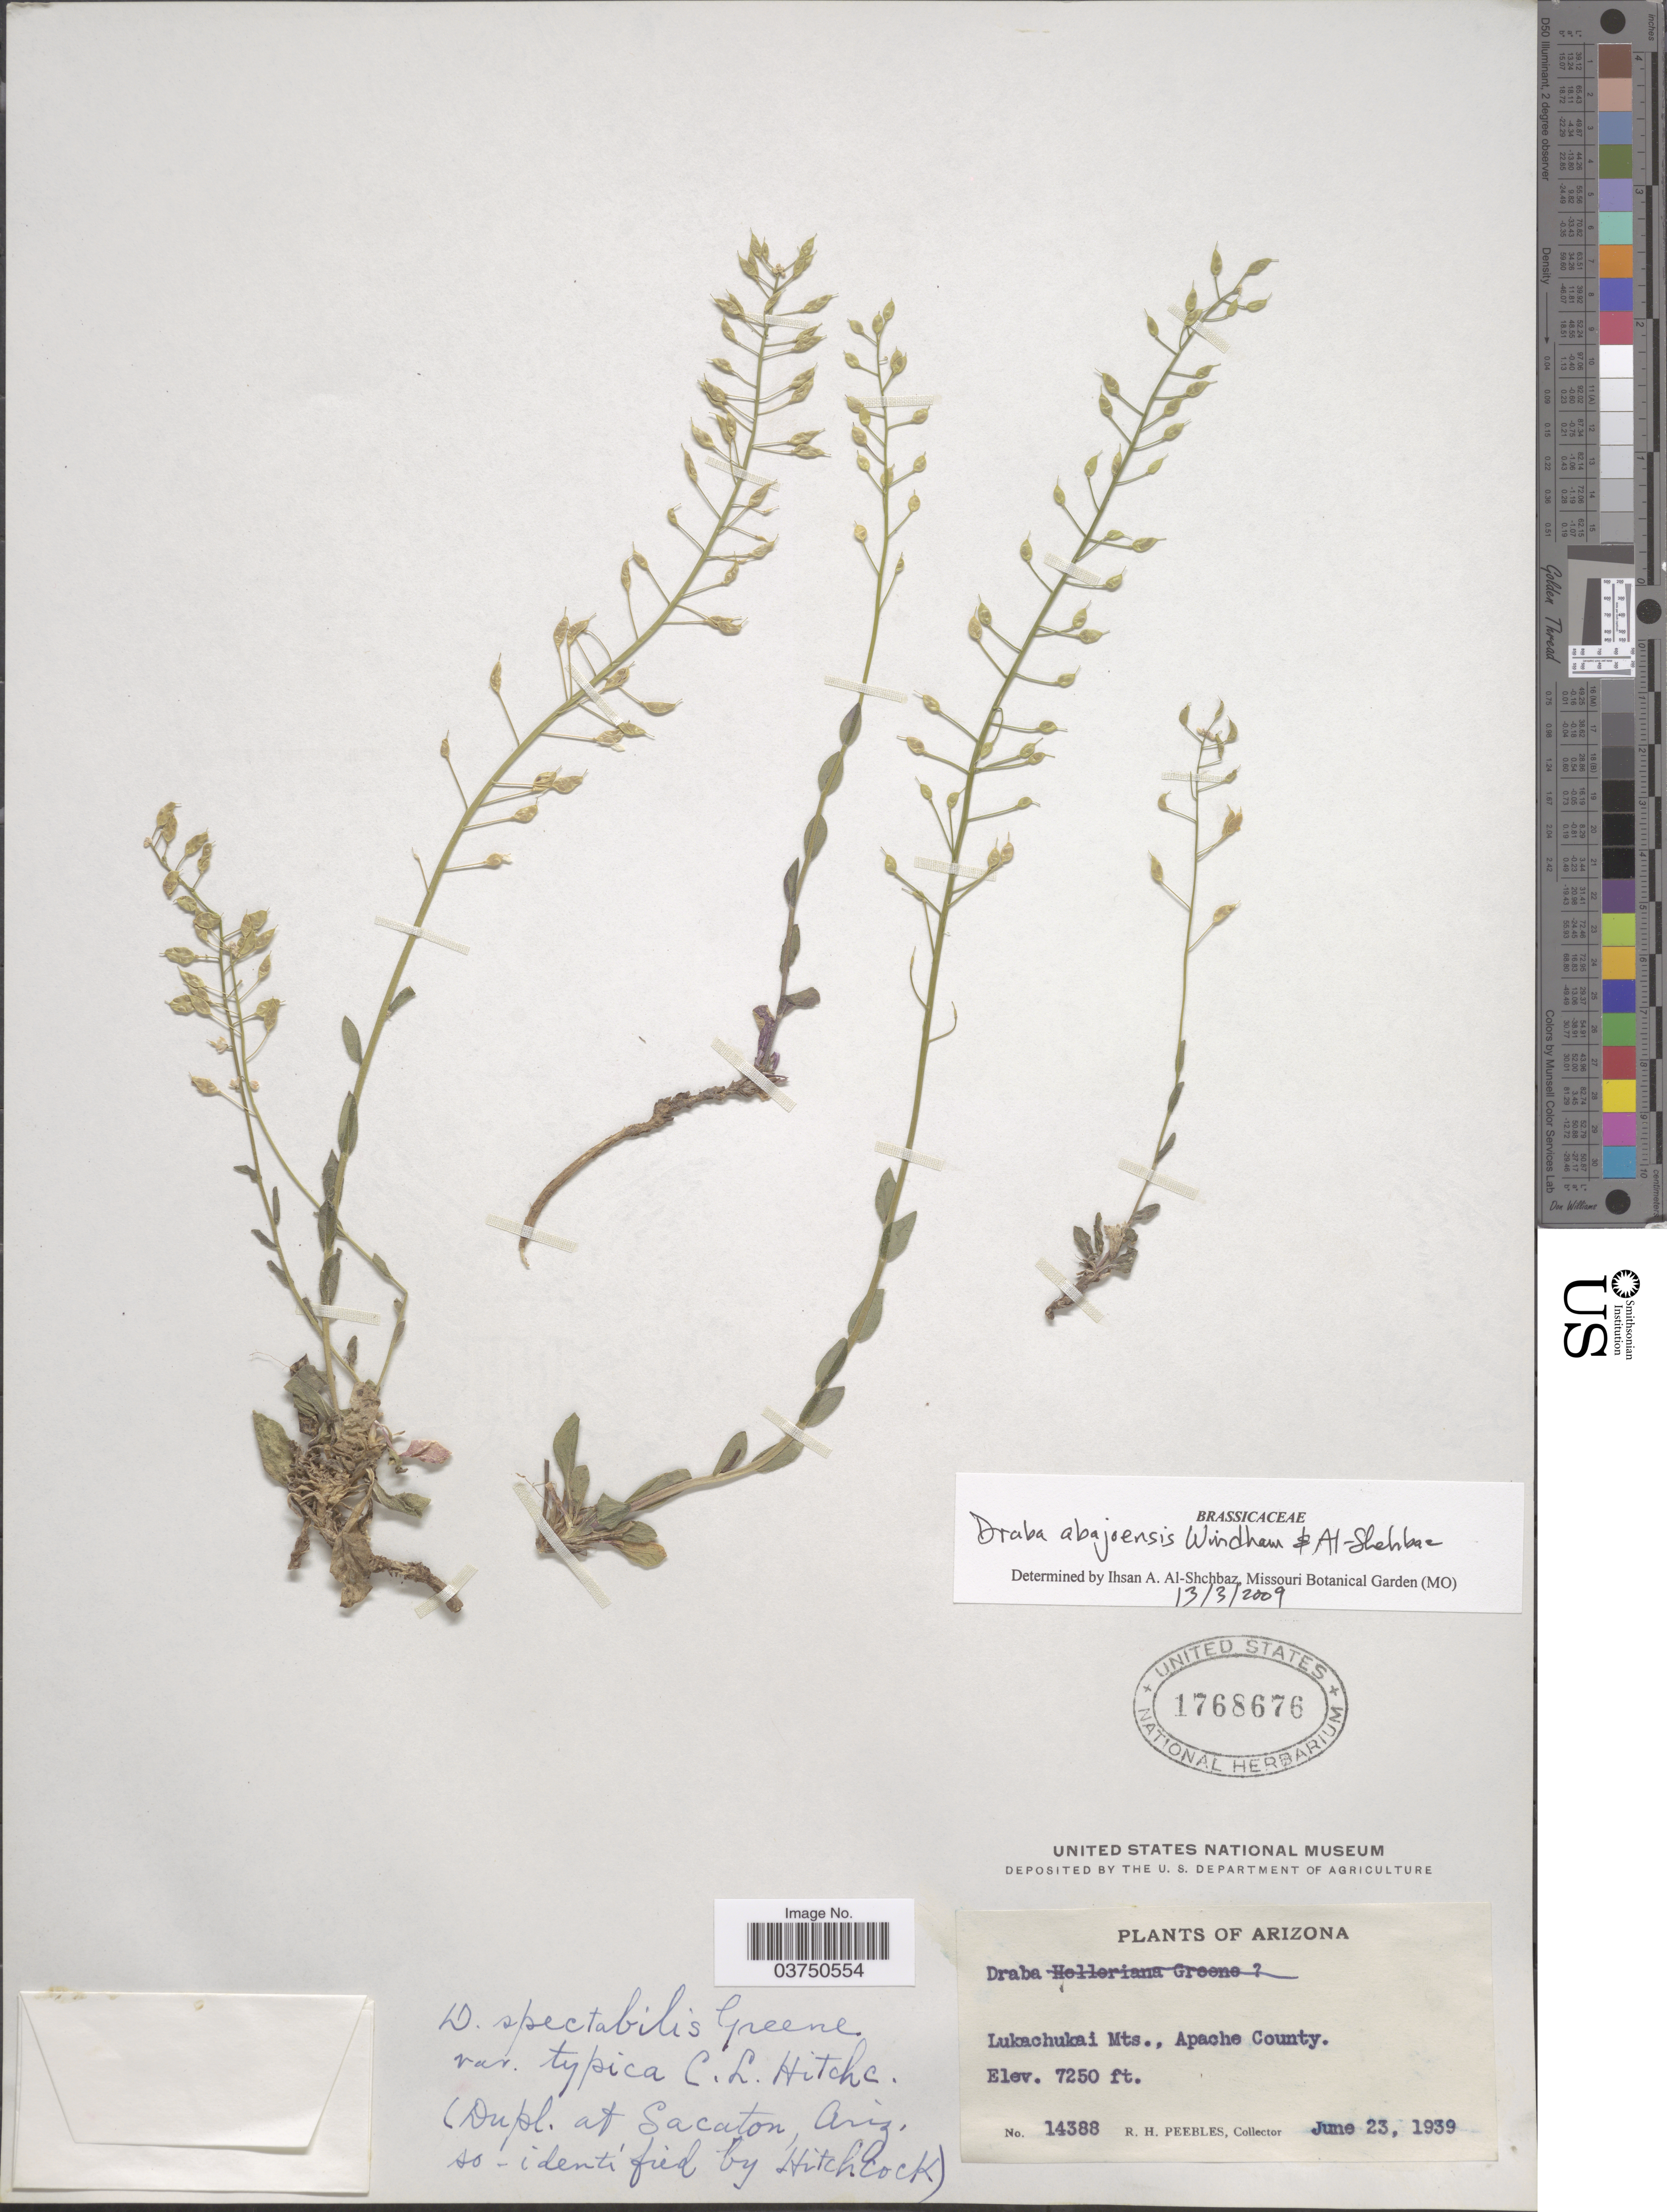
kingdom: Plantae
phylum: Tracheophyta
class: Magnoliopsida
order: Brassicales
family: Brassicaceae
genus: Draba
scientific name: Draba abajoensis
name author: Windham & Al-Shehbaz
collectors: R. H. Peebles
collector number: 14388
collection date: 1939-06-23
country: United States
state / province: Arizona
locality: Lukachukai Mts., Apache County.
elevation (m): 2210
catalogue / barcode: US 1768676